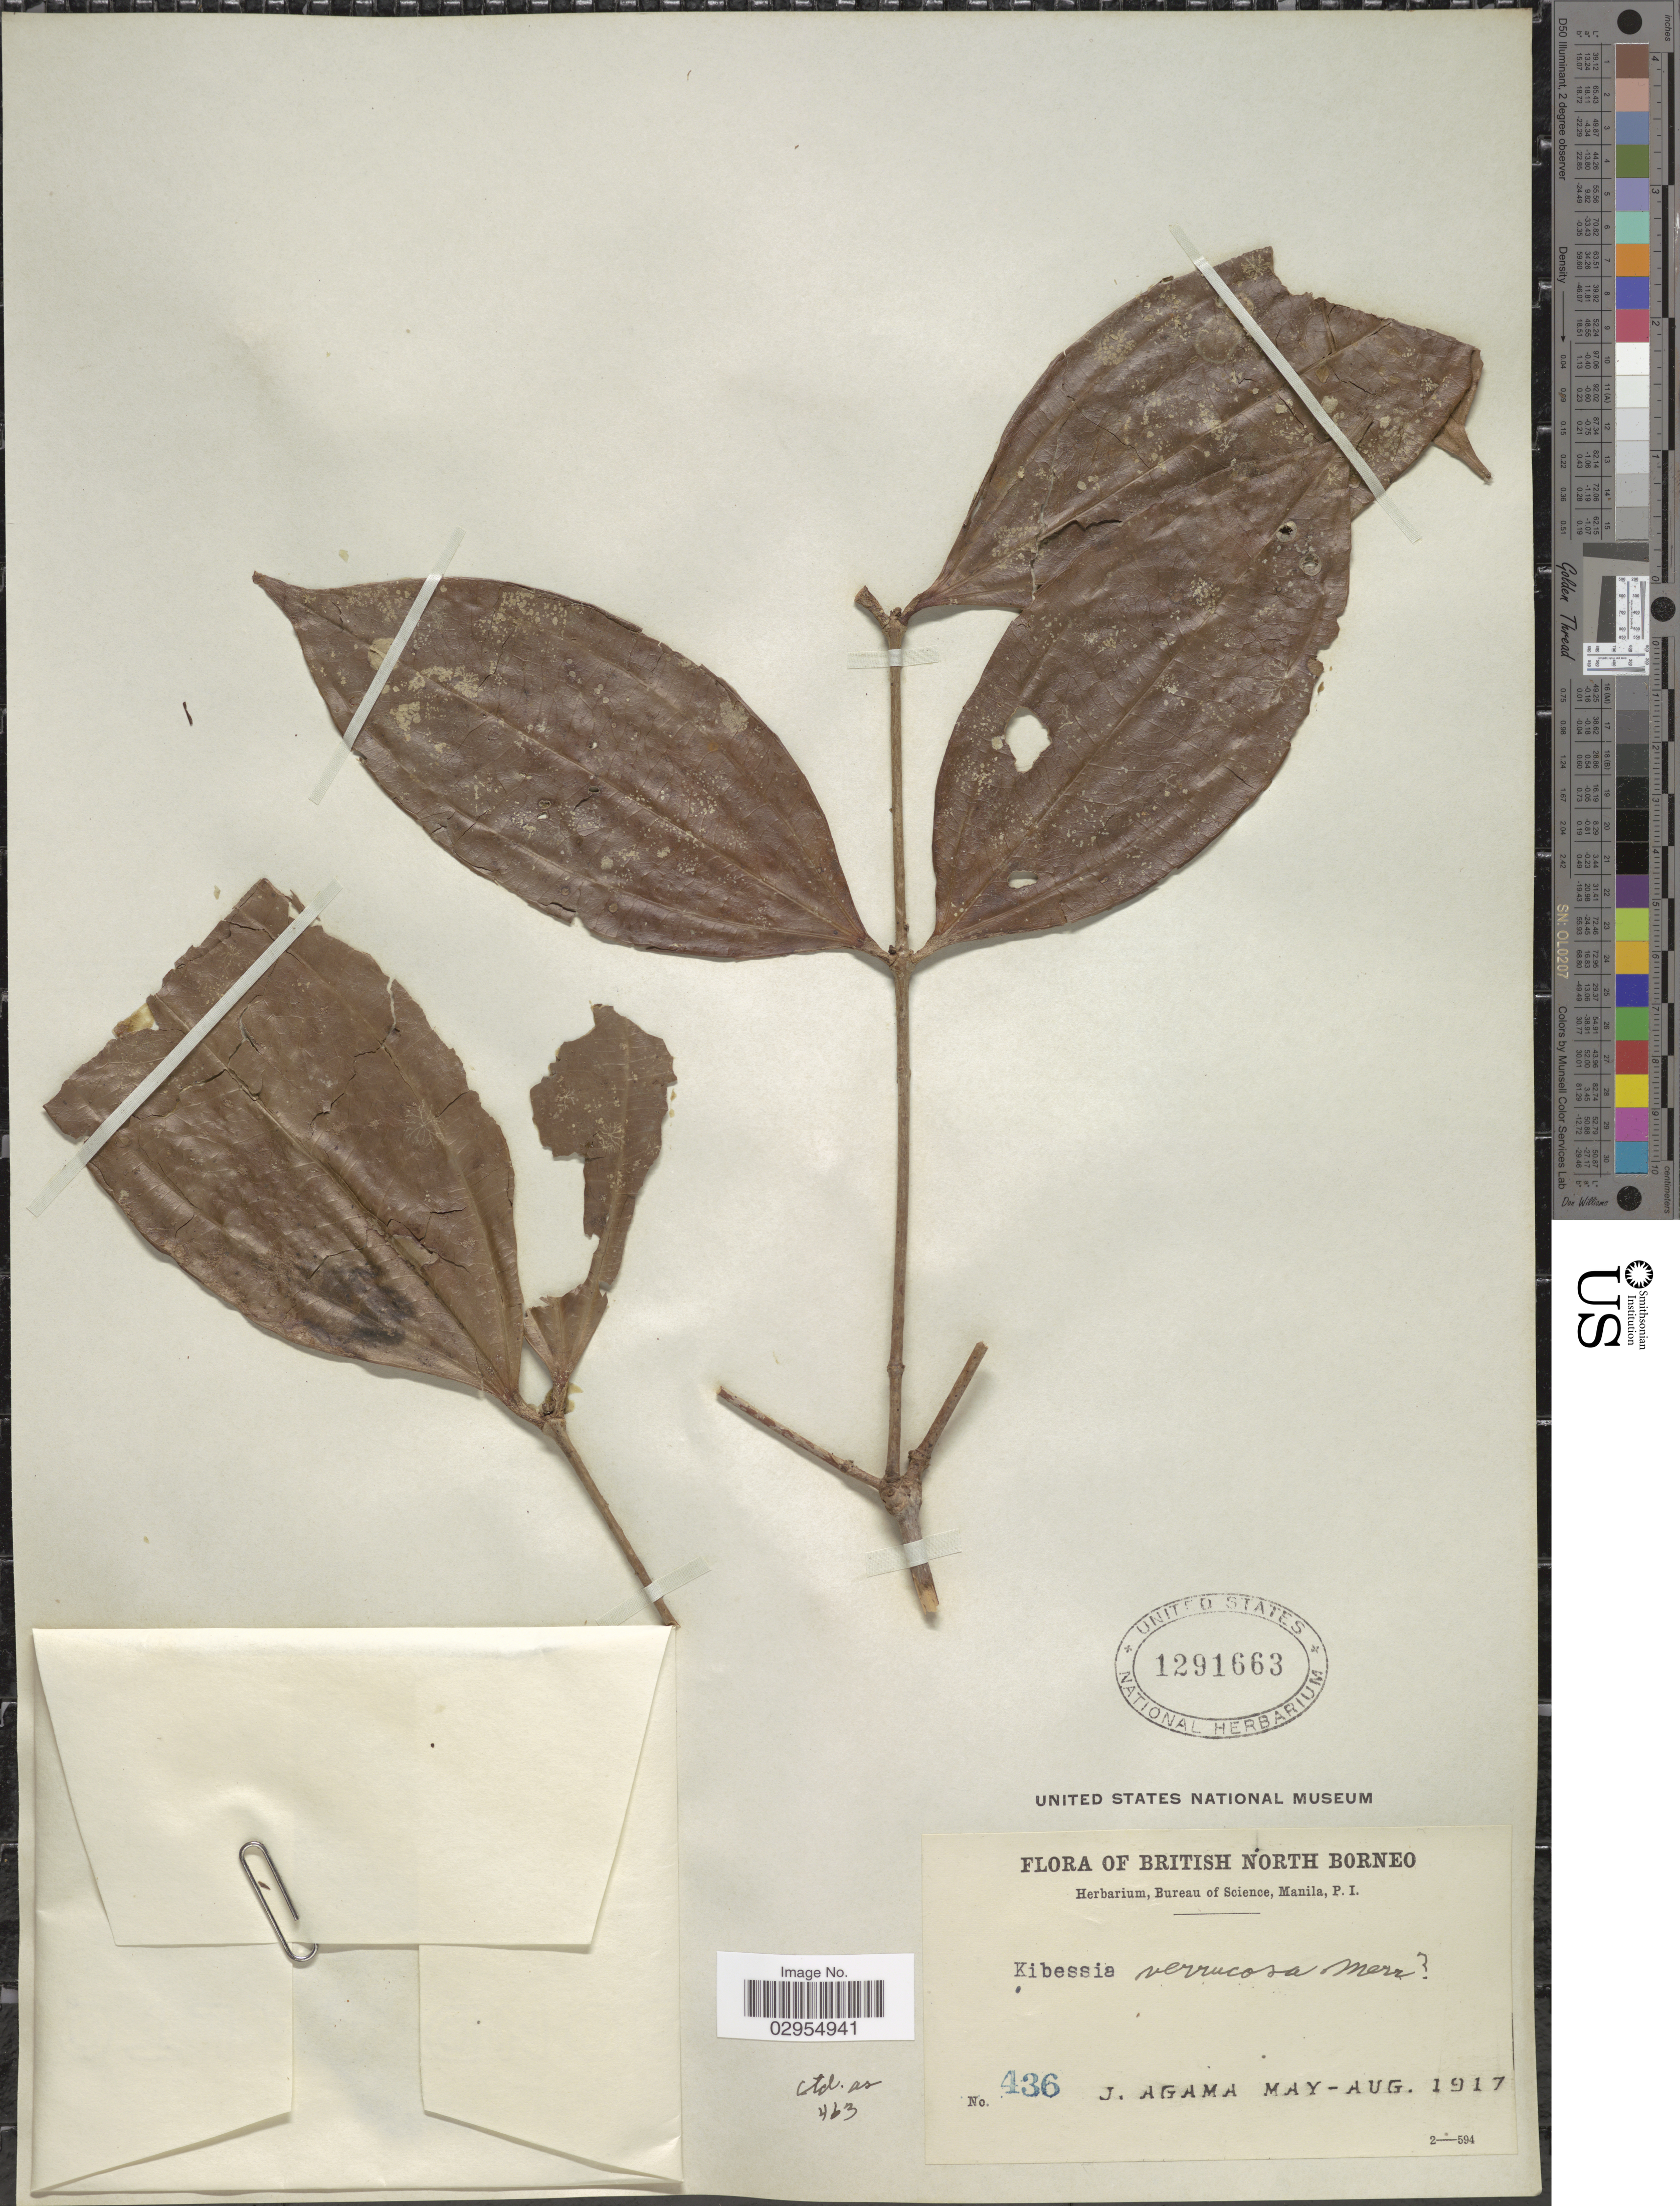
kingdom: Plantae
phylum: Tracheophyta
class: Magnoliopsida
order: Myrtales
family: Melastomataceae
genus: Pternandra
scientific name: Pternandra rostrata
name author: (Cogn.) M.P. Nayar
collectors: J. Agama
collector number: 436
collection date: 1917-05/1917-08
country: Malaysia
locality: British North Borneo.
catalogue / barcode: US 1291663